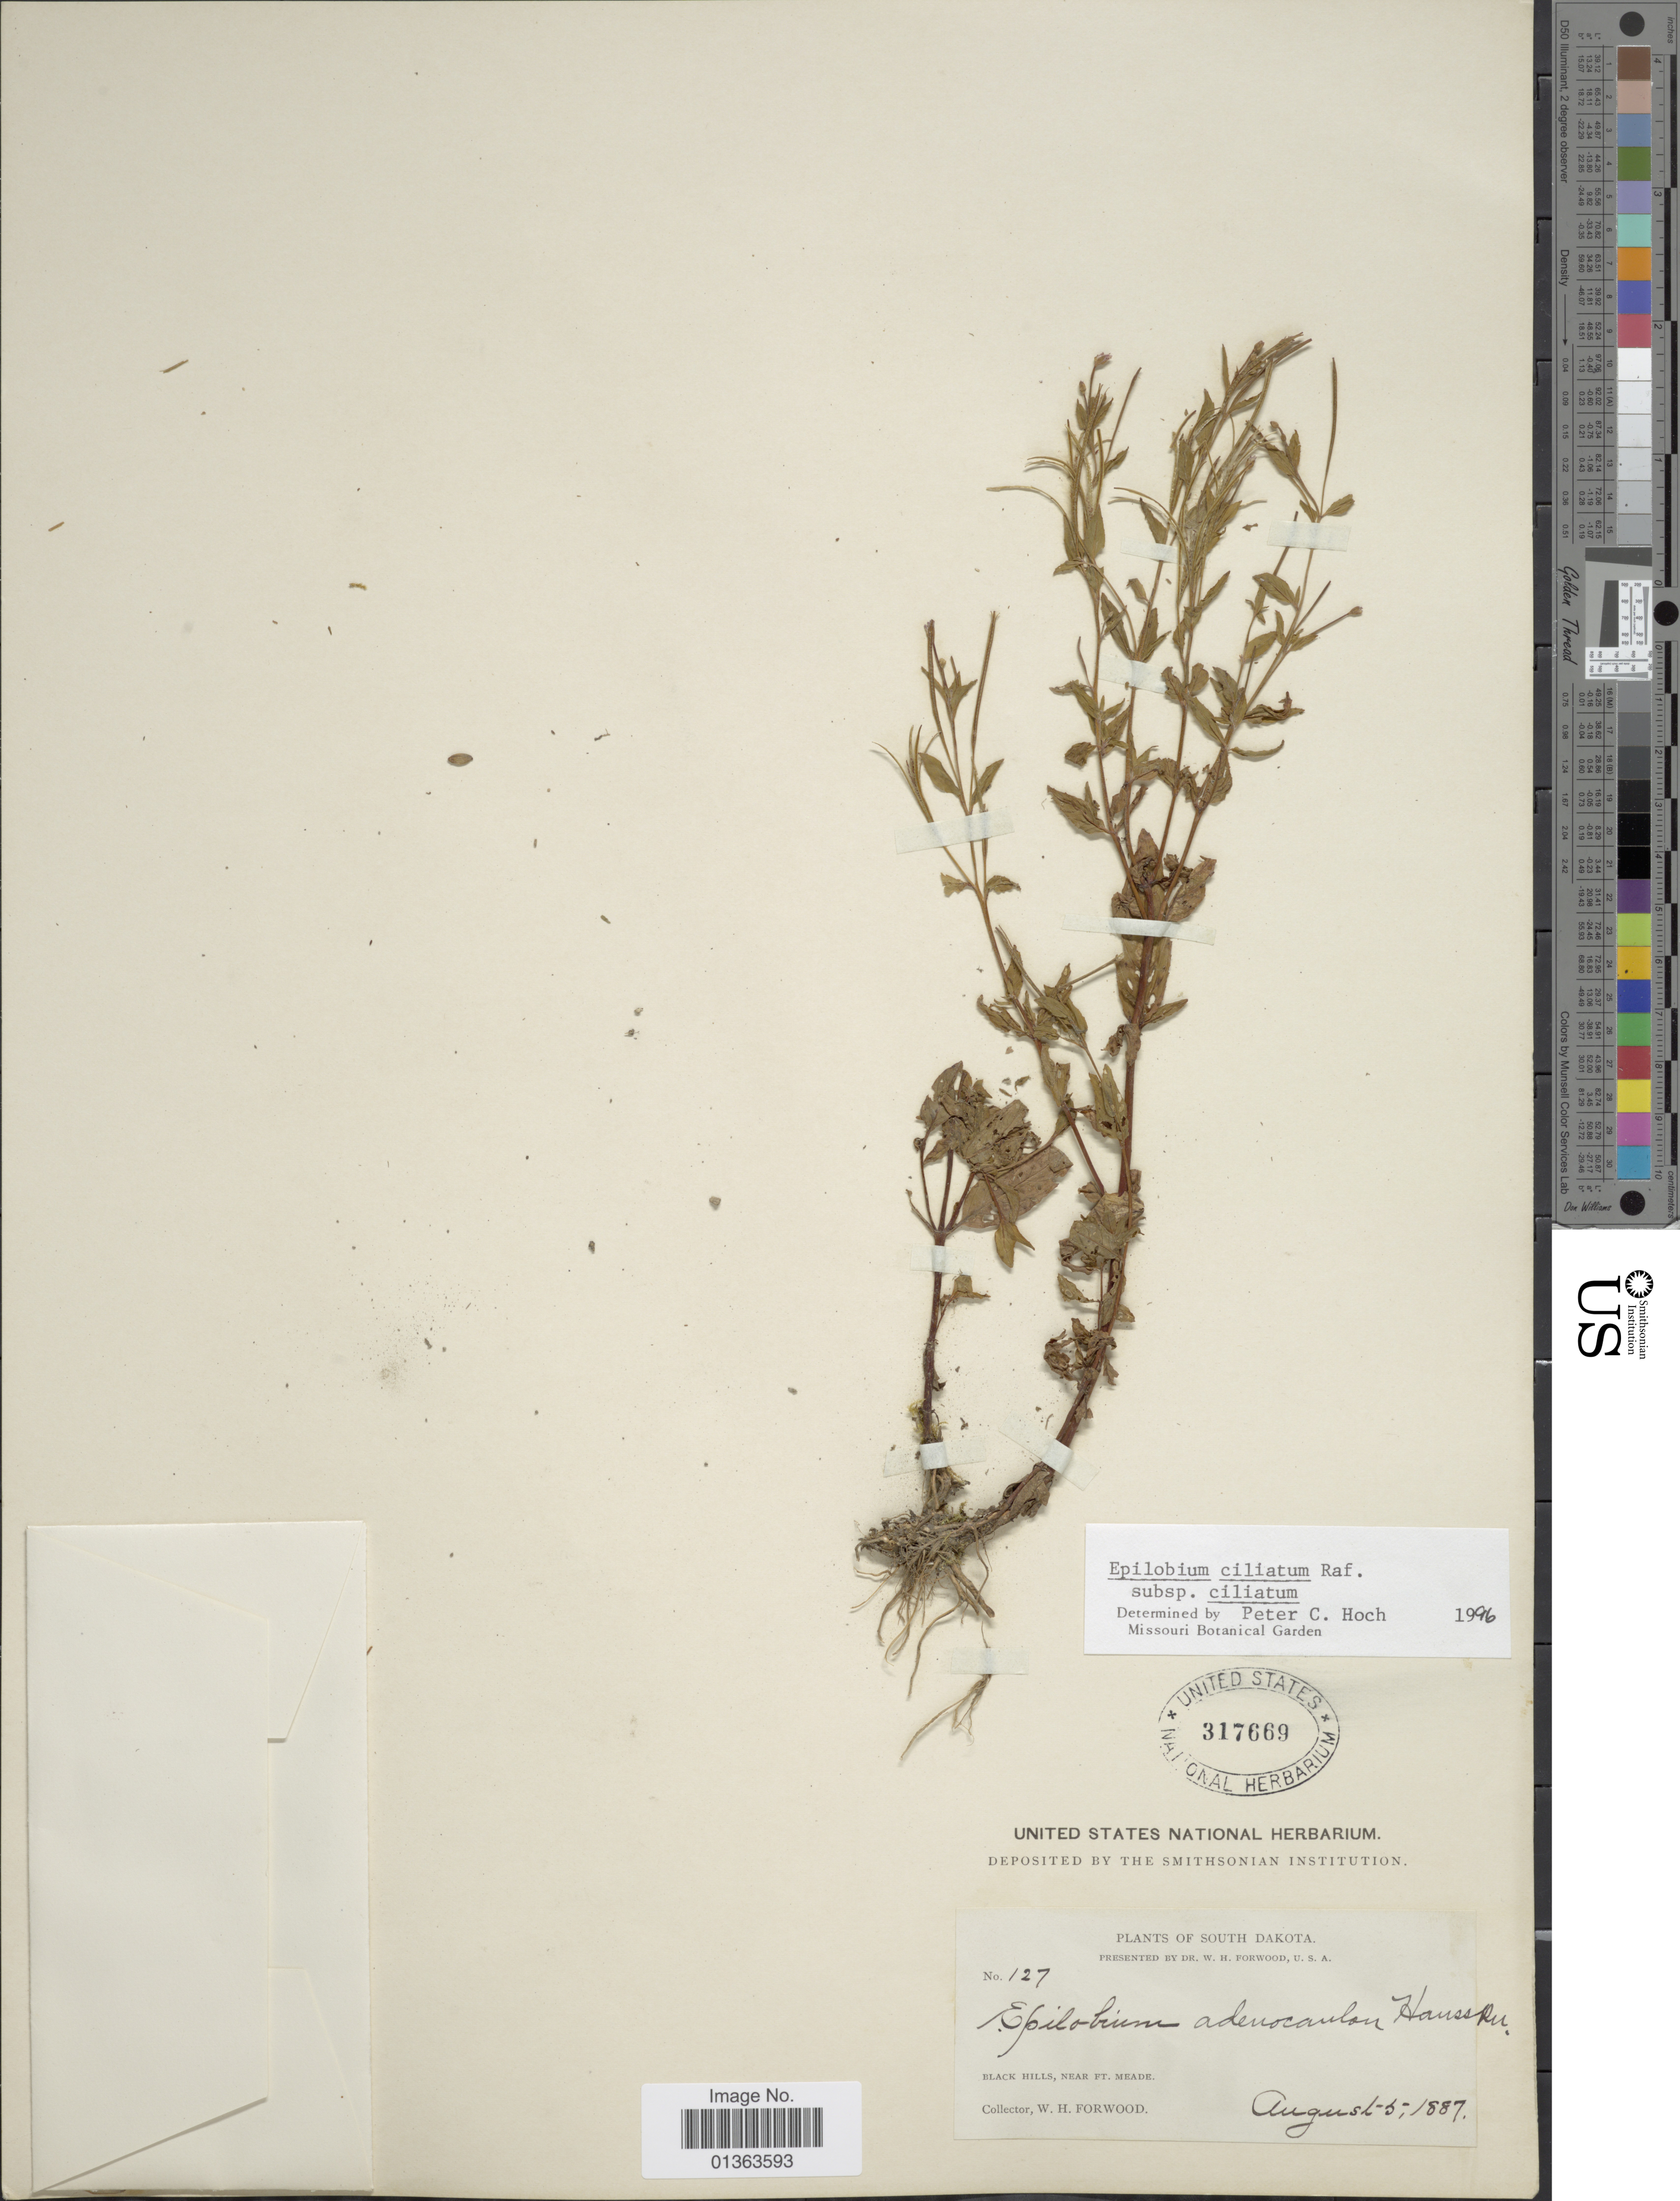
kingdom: Plantae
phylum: Tracheophyta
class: Magnoliopsida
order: Myrtales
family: Onagraceae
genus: Epilobium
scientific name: Epilobium ciliatum subsp. ciliatum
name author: Raf.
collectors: W. Forwood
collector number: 127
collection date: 1887-08-05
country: United States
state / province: South Dakota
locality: Black Hills, near Ft. Meade.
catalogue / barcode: US 317669